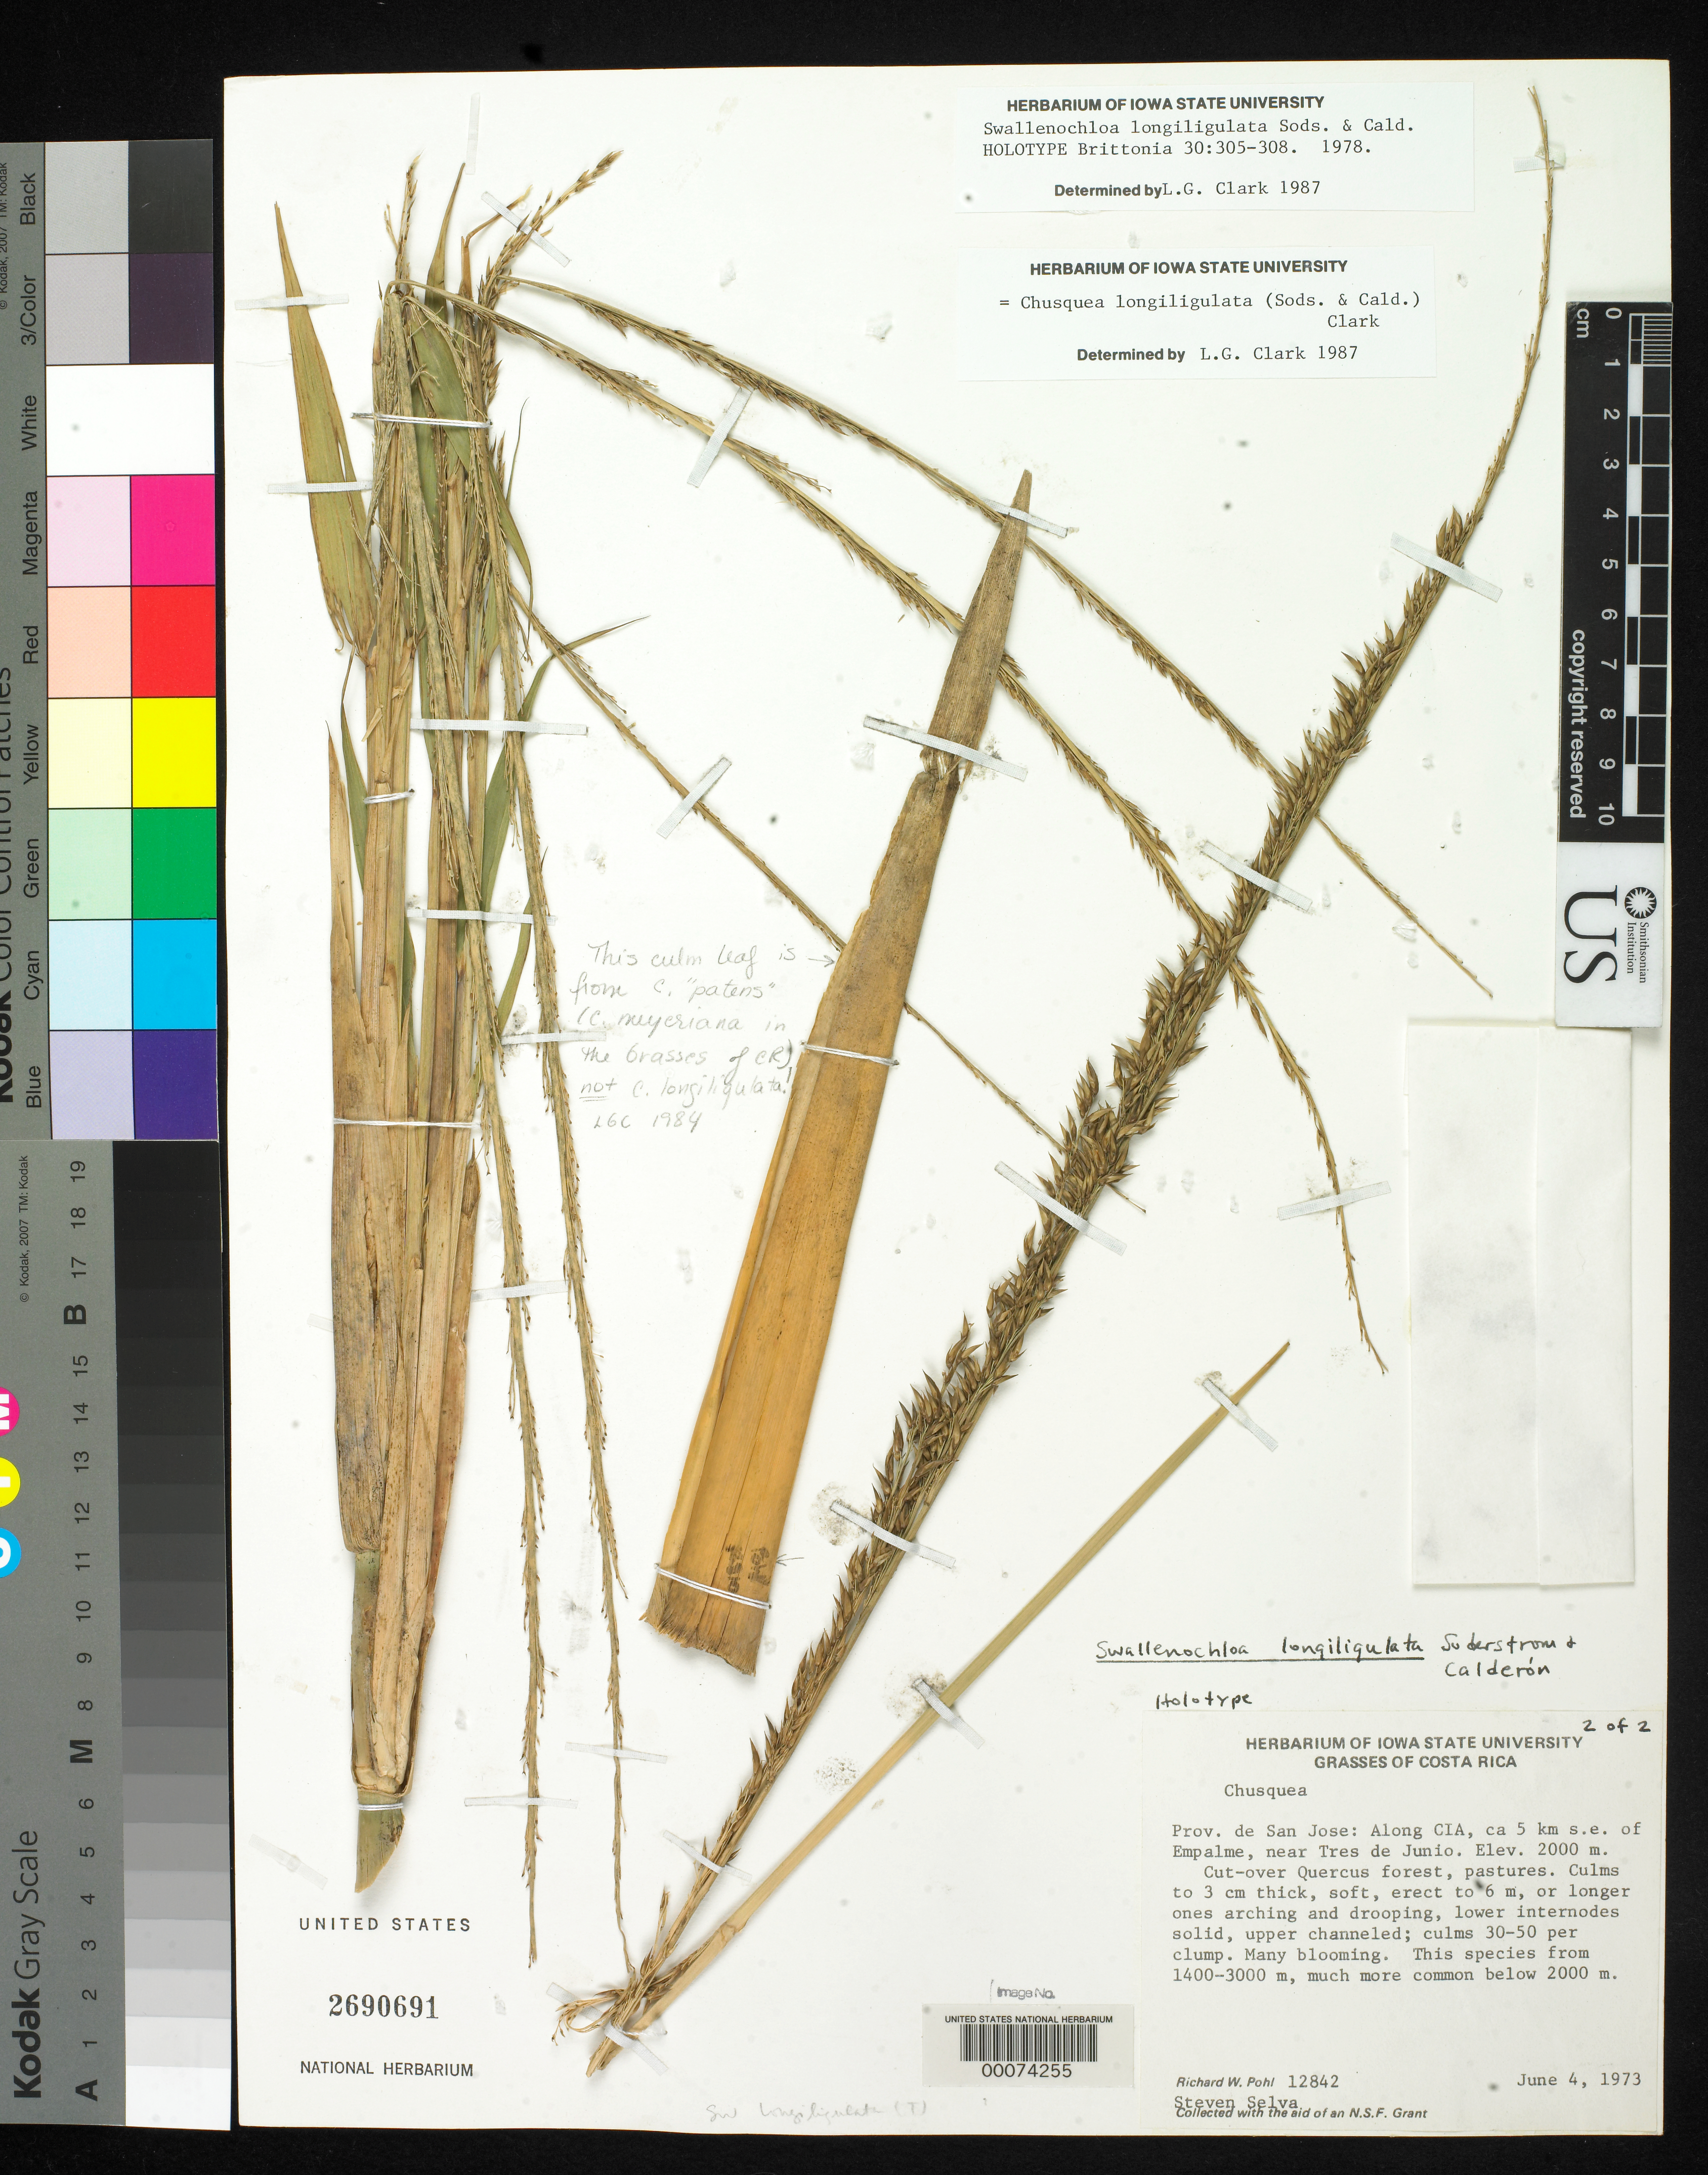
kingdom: Plantae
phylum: Tracheophyta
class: Liliopsida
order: Poales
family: Poaceae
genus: Swallenochloa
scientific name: Swallenochloa longiligulata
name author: Soderstr. & C. E. Calderón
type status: Holotype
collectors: R. W. Pohl & S. Selva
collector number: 12842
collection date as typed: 04 Jun 1973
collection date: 1973-06-04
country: Costa Rica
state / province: San José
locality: SE of Empalme near Tres de Junio.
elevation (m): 1400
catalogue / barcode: US 2690691